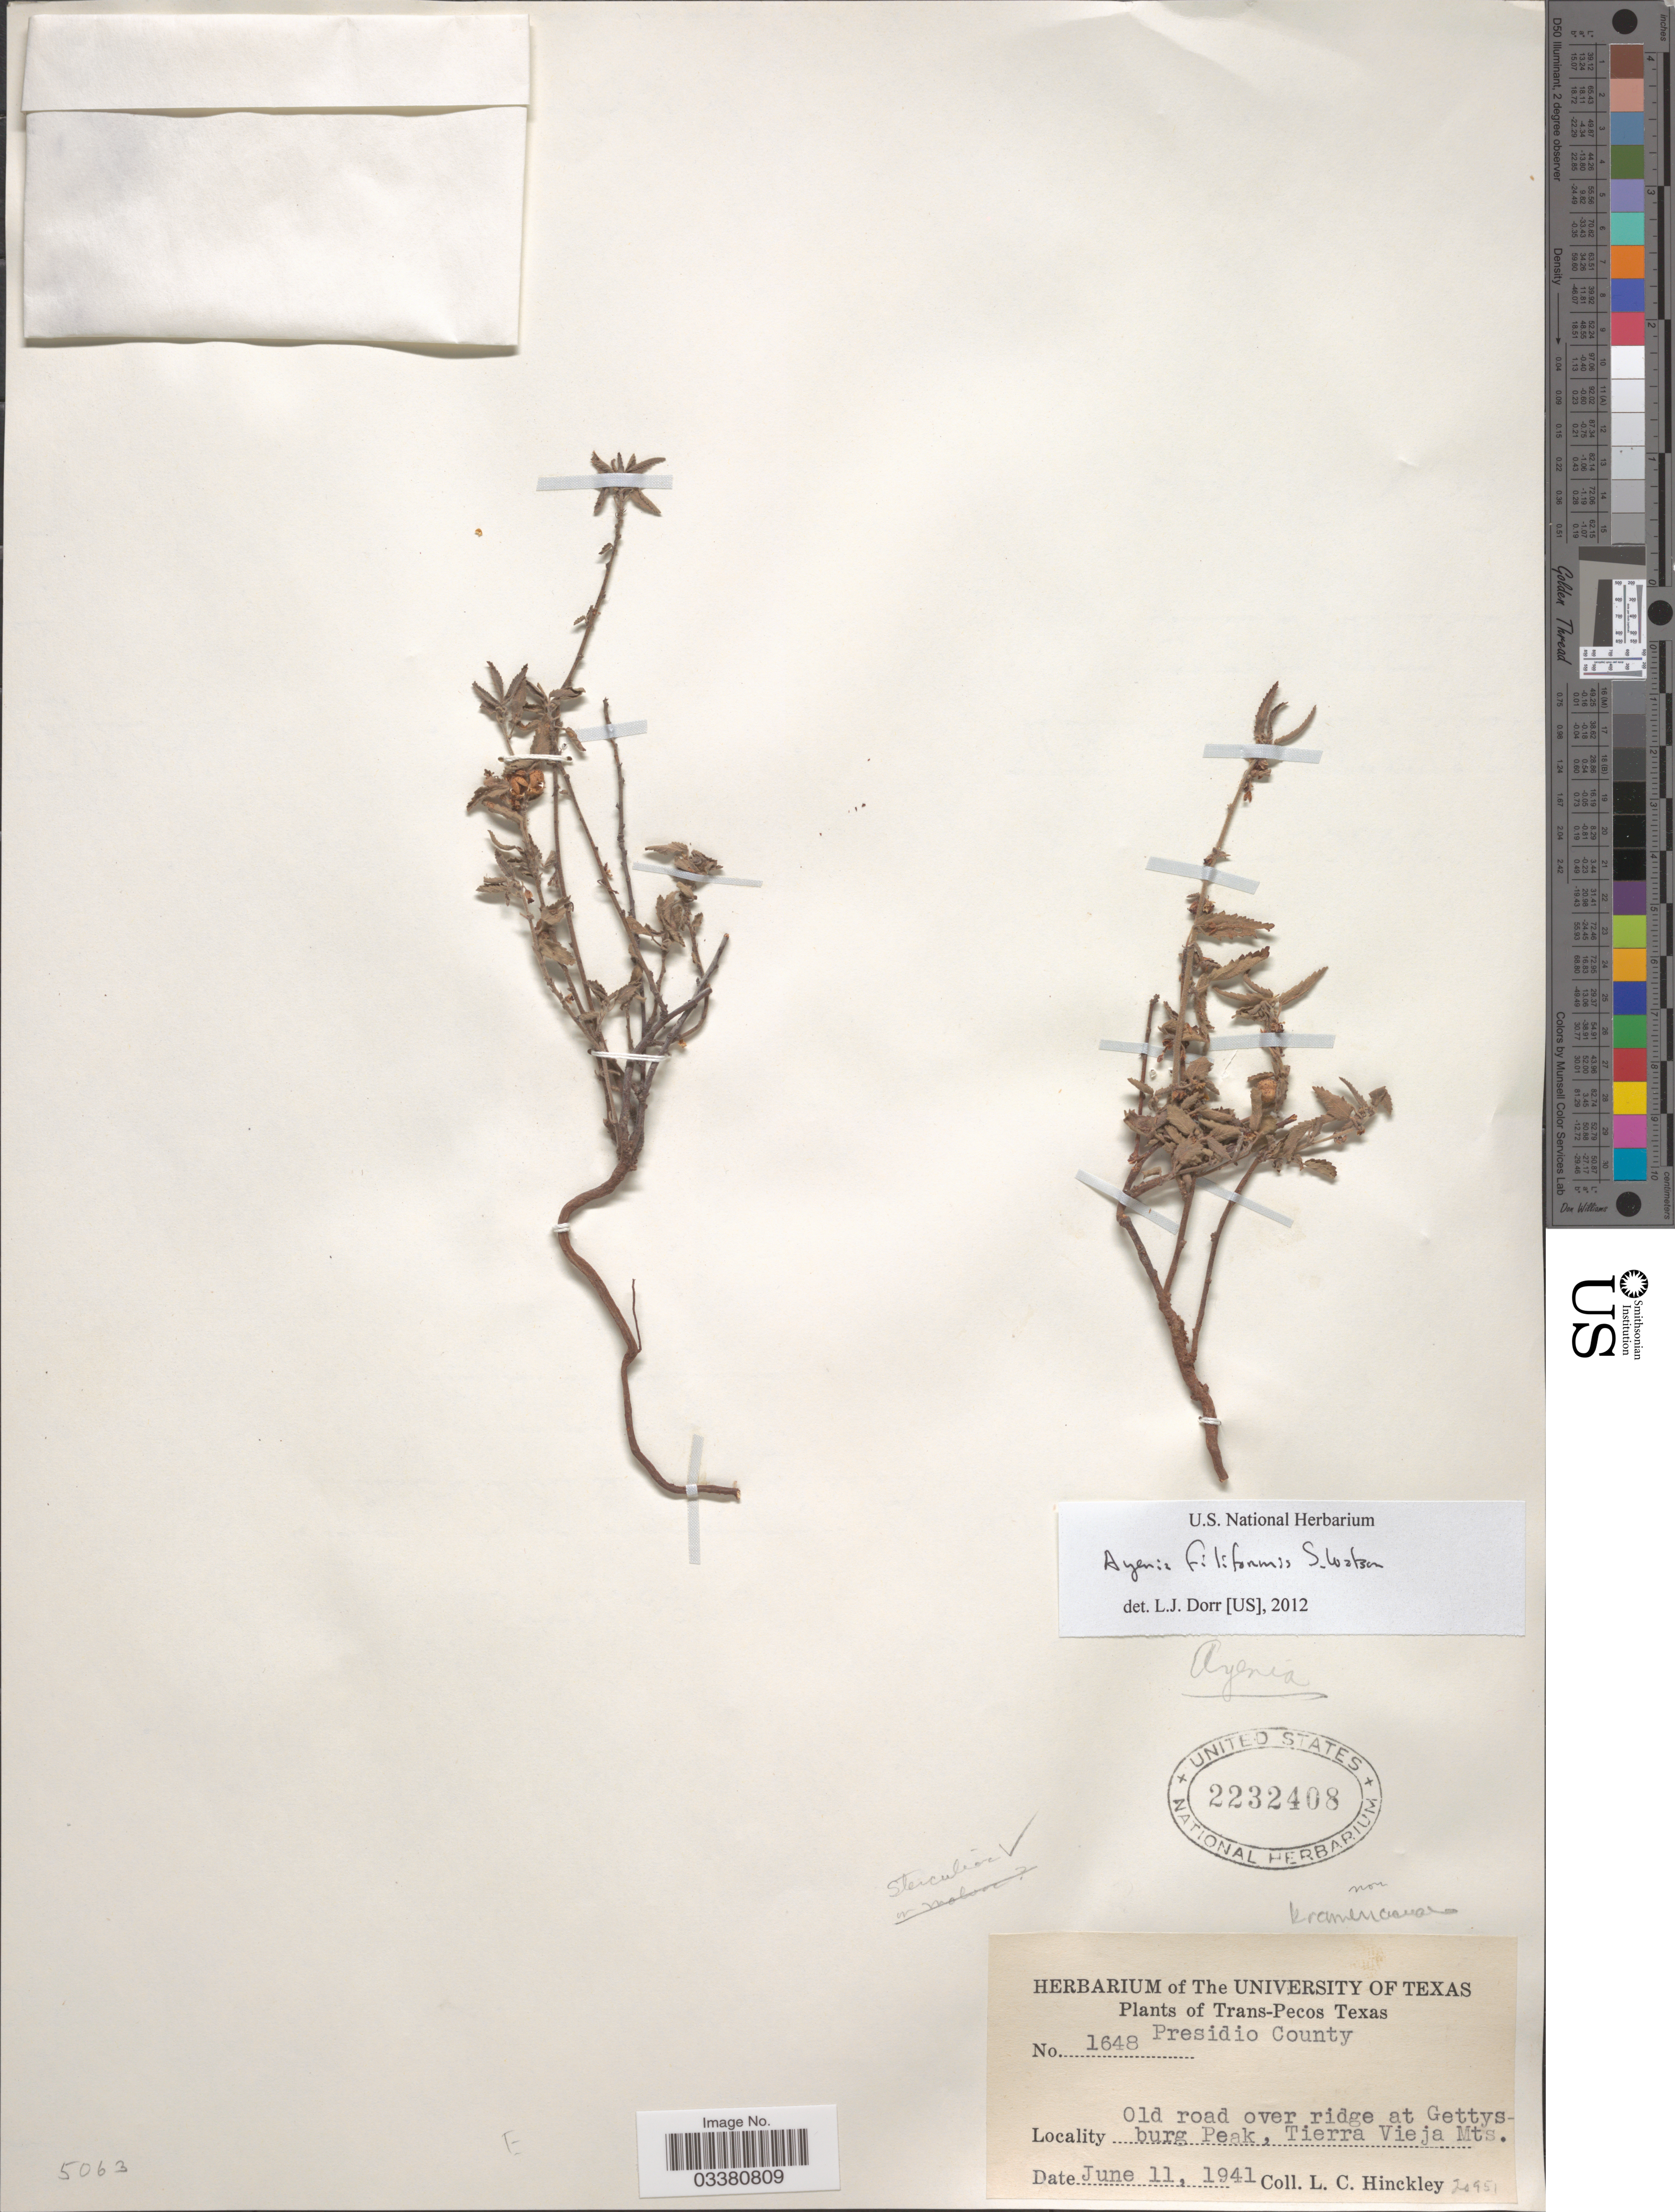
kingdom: Plantae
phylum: Tracheophyta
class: Magnoliopsida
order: Malvales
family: Malvaceae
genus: Ayenia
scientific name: Ayenia filiformis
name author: S. Watson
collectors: L. Hinckley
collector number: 1648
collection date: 1941-06-11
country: United States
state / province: Texas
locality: Trans-Pecos Texas. Presidio County. Old road over ridge at Gettysburg Peak, Tierra Vieja Mts.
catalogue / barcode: US 2232408